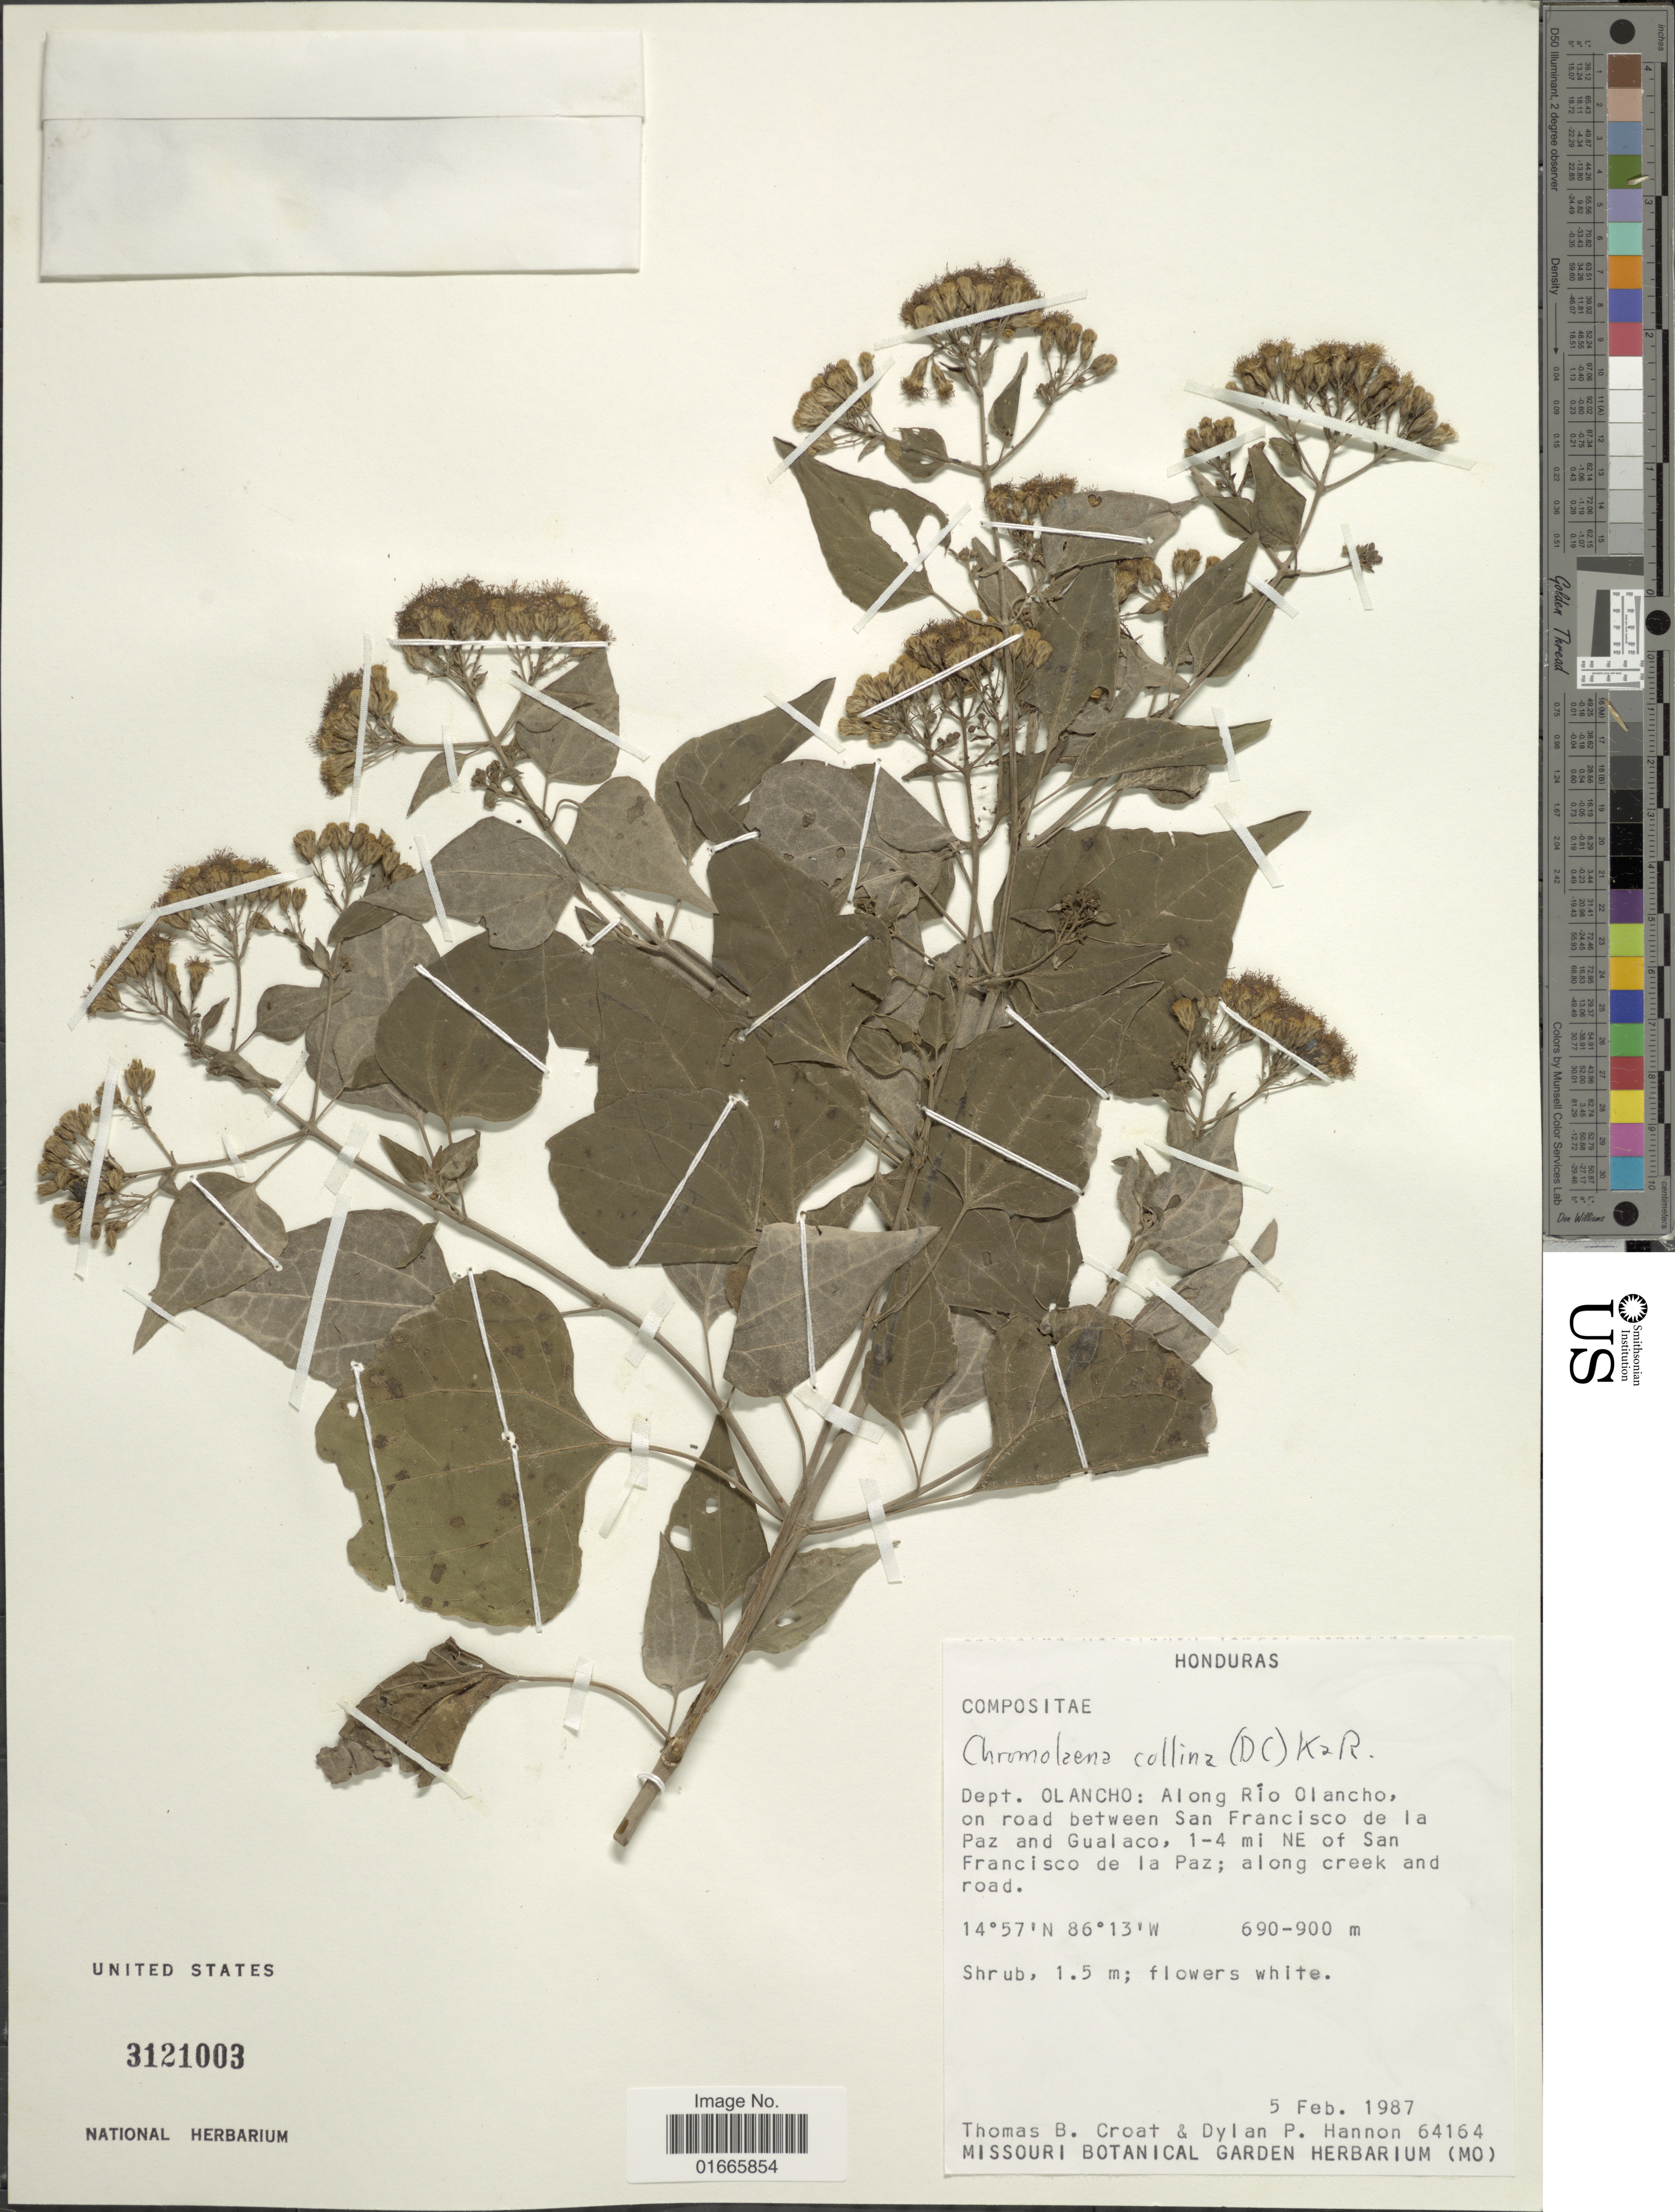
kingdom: Plantae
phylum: Tracheophyta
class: Magnoliopsida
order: Asterales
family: Asteraceae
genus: Chromolaena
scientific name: Chromolaena collina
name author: (DC.) R.M. King & H. Rob.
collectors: T. B. Croat & D. Hannon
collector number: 64164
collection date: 1987-02-05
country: Honduras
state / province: Olancho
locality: Dept. Olancho: along Rio Olancho, on road between San Francisco de la Paz and Gualaco, 1-4 mi NE of San Francisco de la Paz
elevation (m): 690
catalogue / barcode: US 3121003